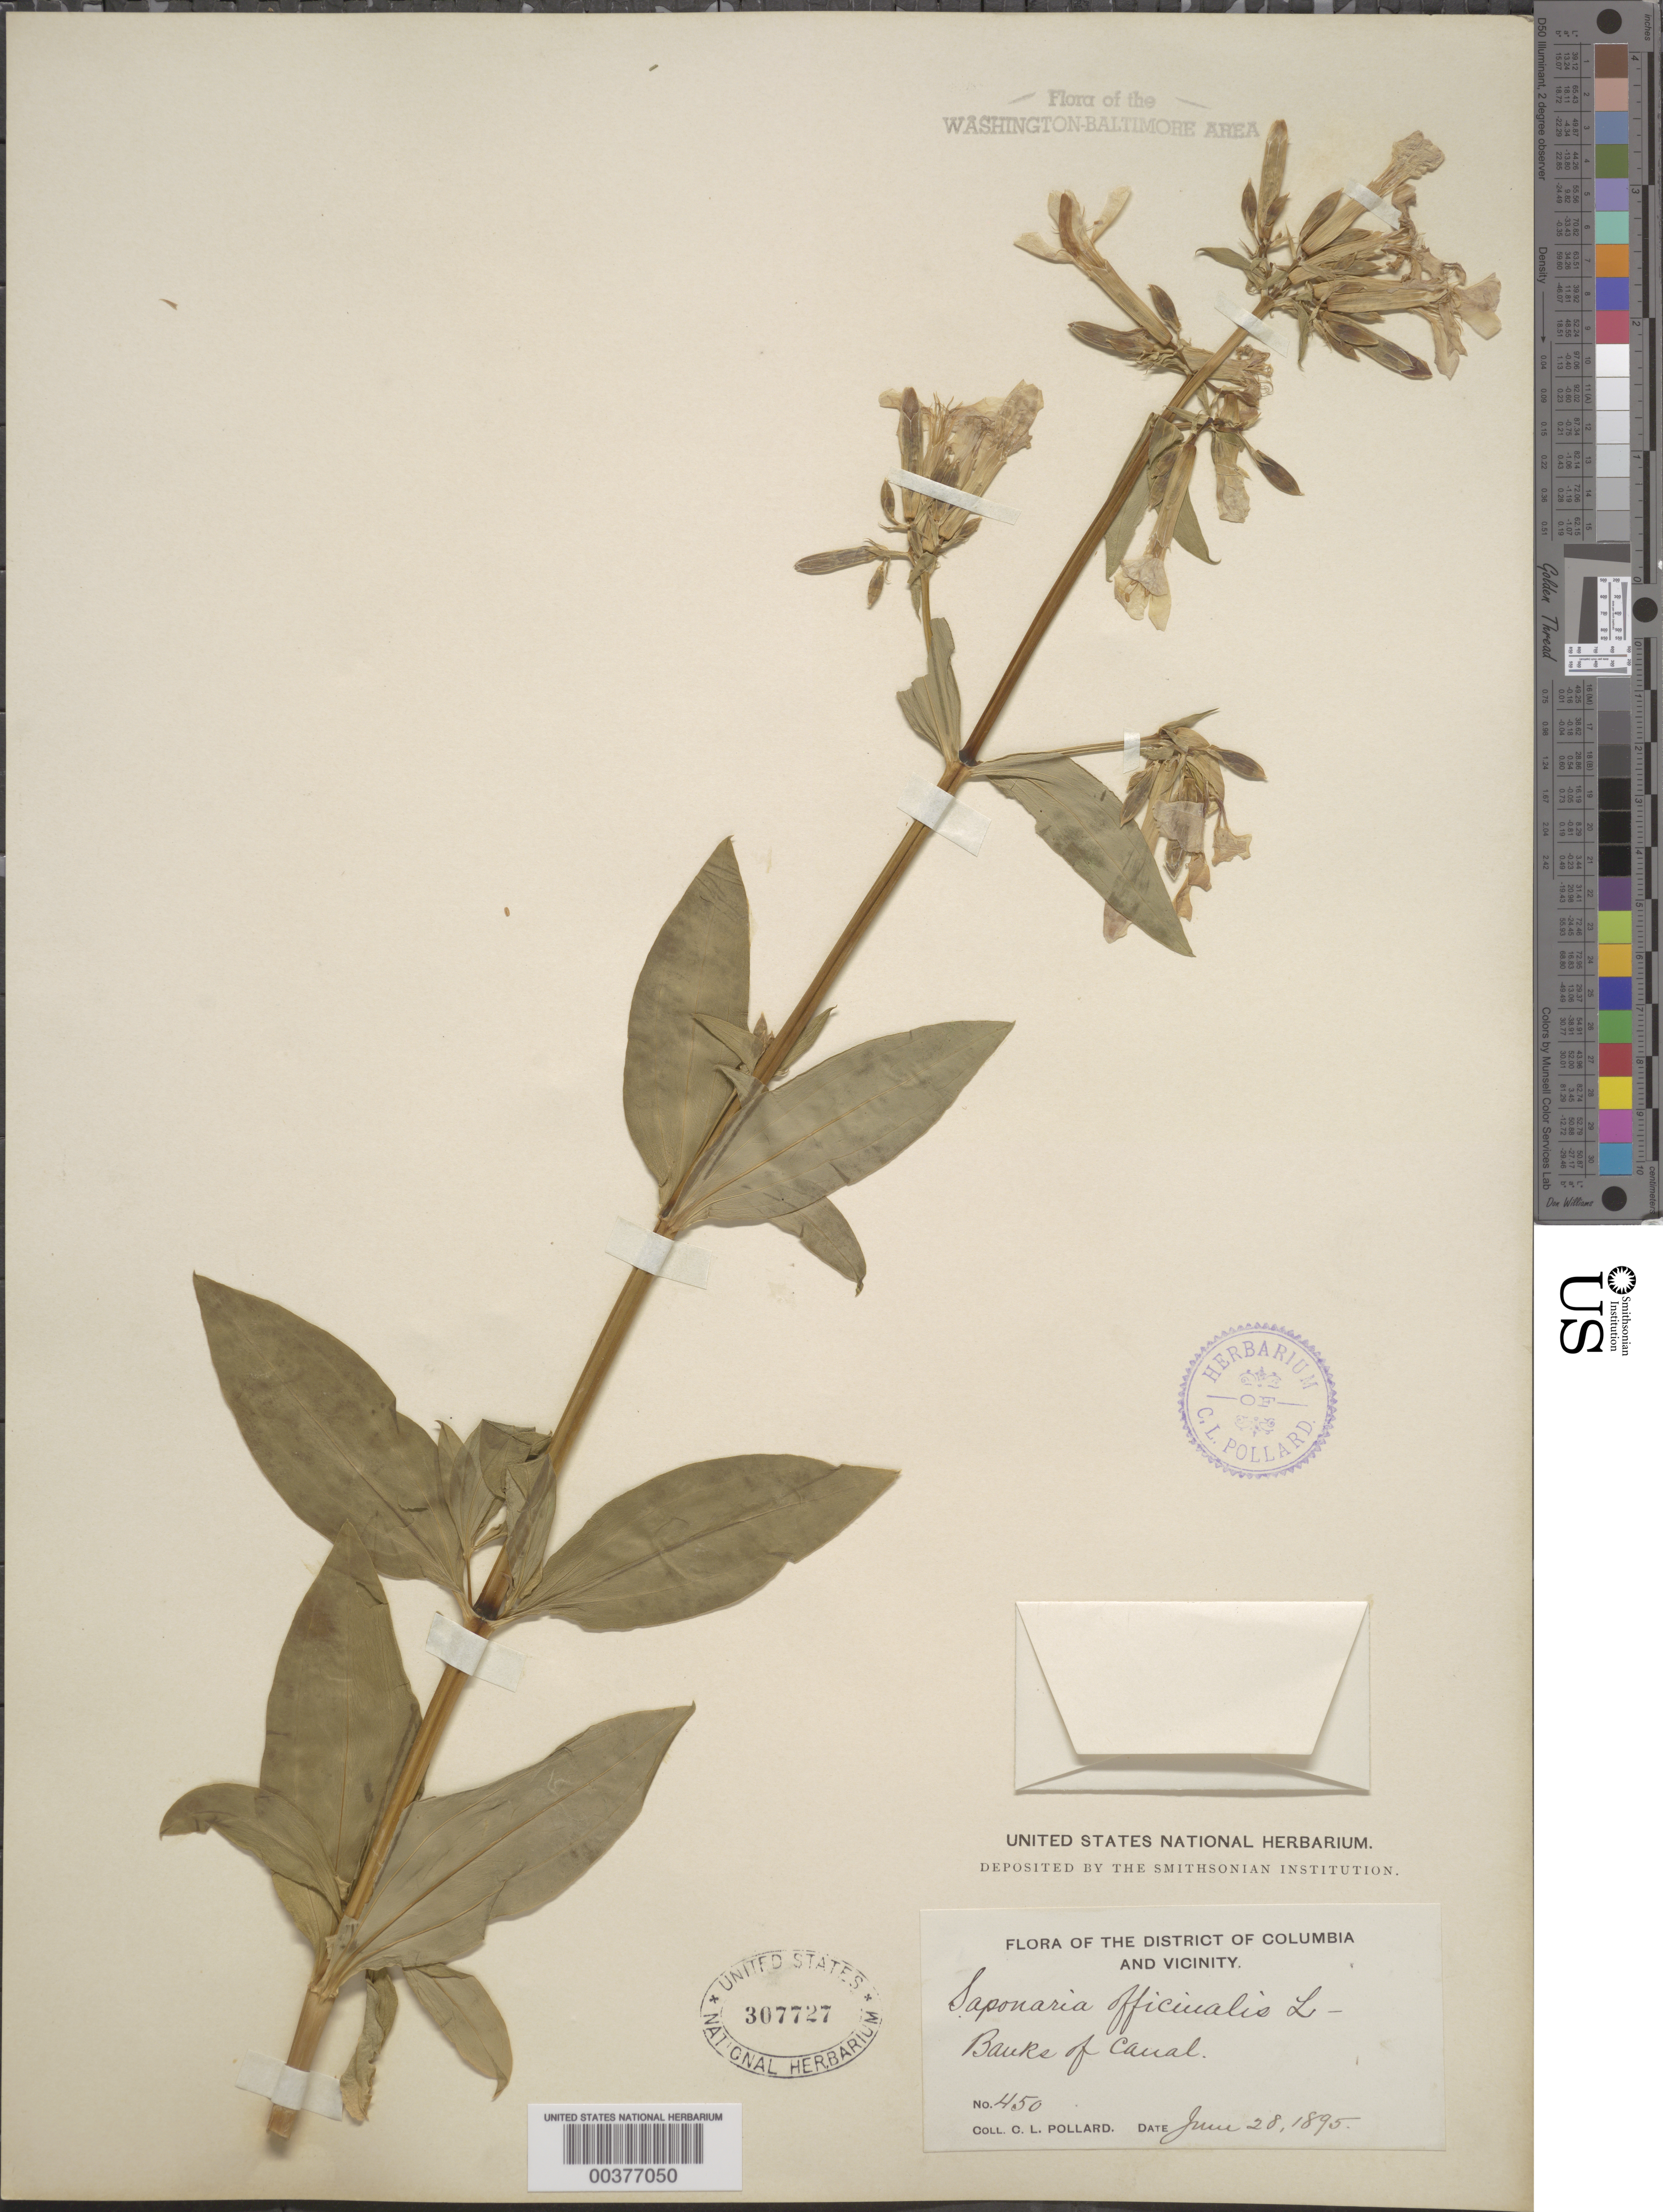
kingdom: Plantae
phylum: Tracheophyta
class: Magnoliopsida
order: Caryophyllales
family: Caryophyllaceae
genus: Saponaria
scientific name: Saponaria officinalis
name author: L.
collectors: C. L. Pollard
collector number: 450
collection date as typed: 28 Jun 1895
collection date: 1895-06-28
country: United States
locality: Canal Banks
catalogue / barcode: US 307727